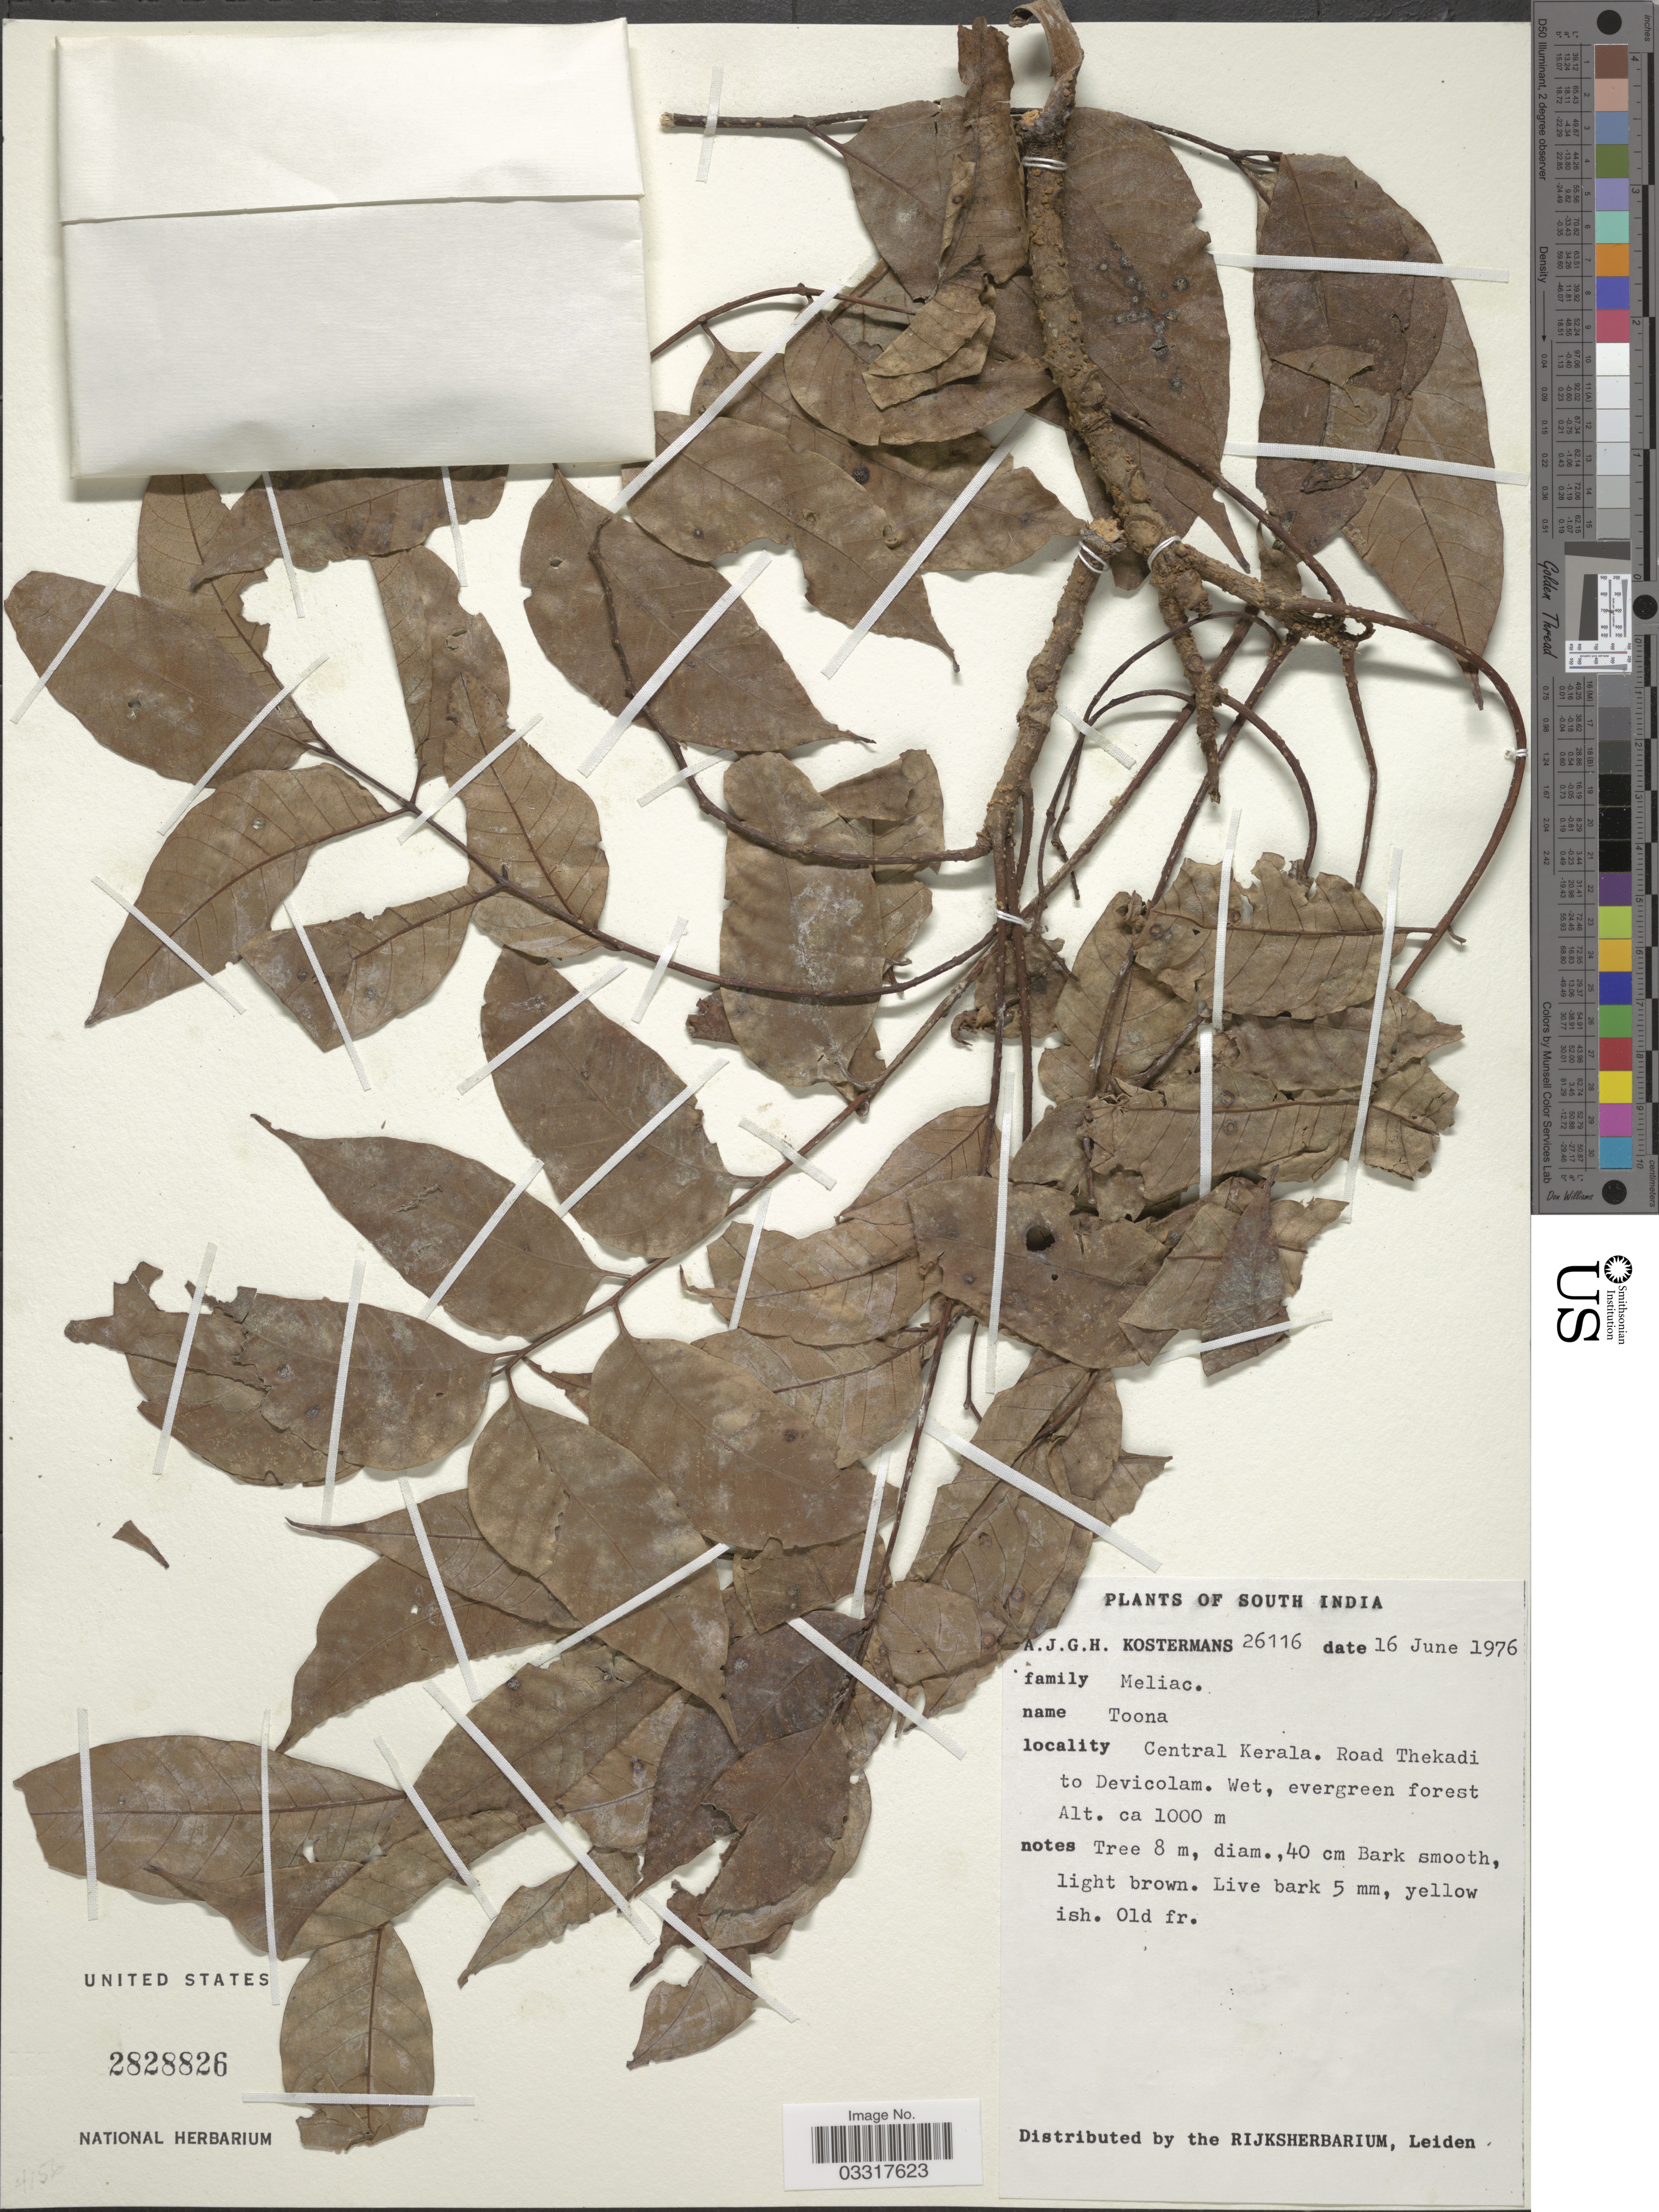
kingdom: Plantae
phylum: Tracheophyta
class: Magnoliopsida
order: Sapindales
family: Meliaceae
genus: Toona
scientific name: Toona ciliata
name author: M. Roem.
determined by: Strong, Mark T., (BOT), Smithsonian Institution - National Museum of Natural History (UNITED STATES)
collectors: A. J. G. Kostermans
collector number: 26116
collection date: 1976-06-16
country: India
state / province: Kerala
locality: South India, Central Kerala. Road Thekadi to Devicolam.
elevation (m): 1000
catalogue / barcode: US 2828826